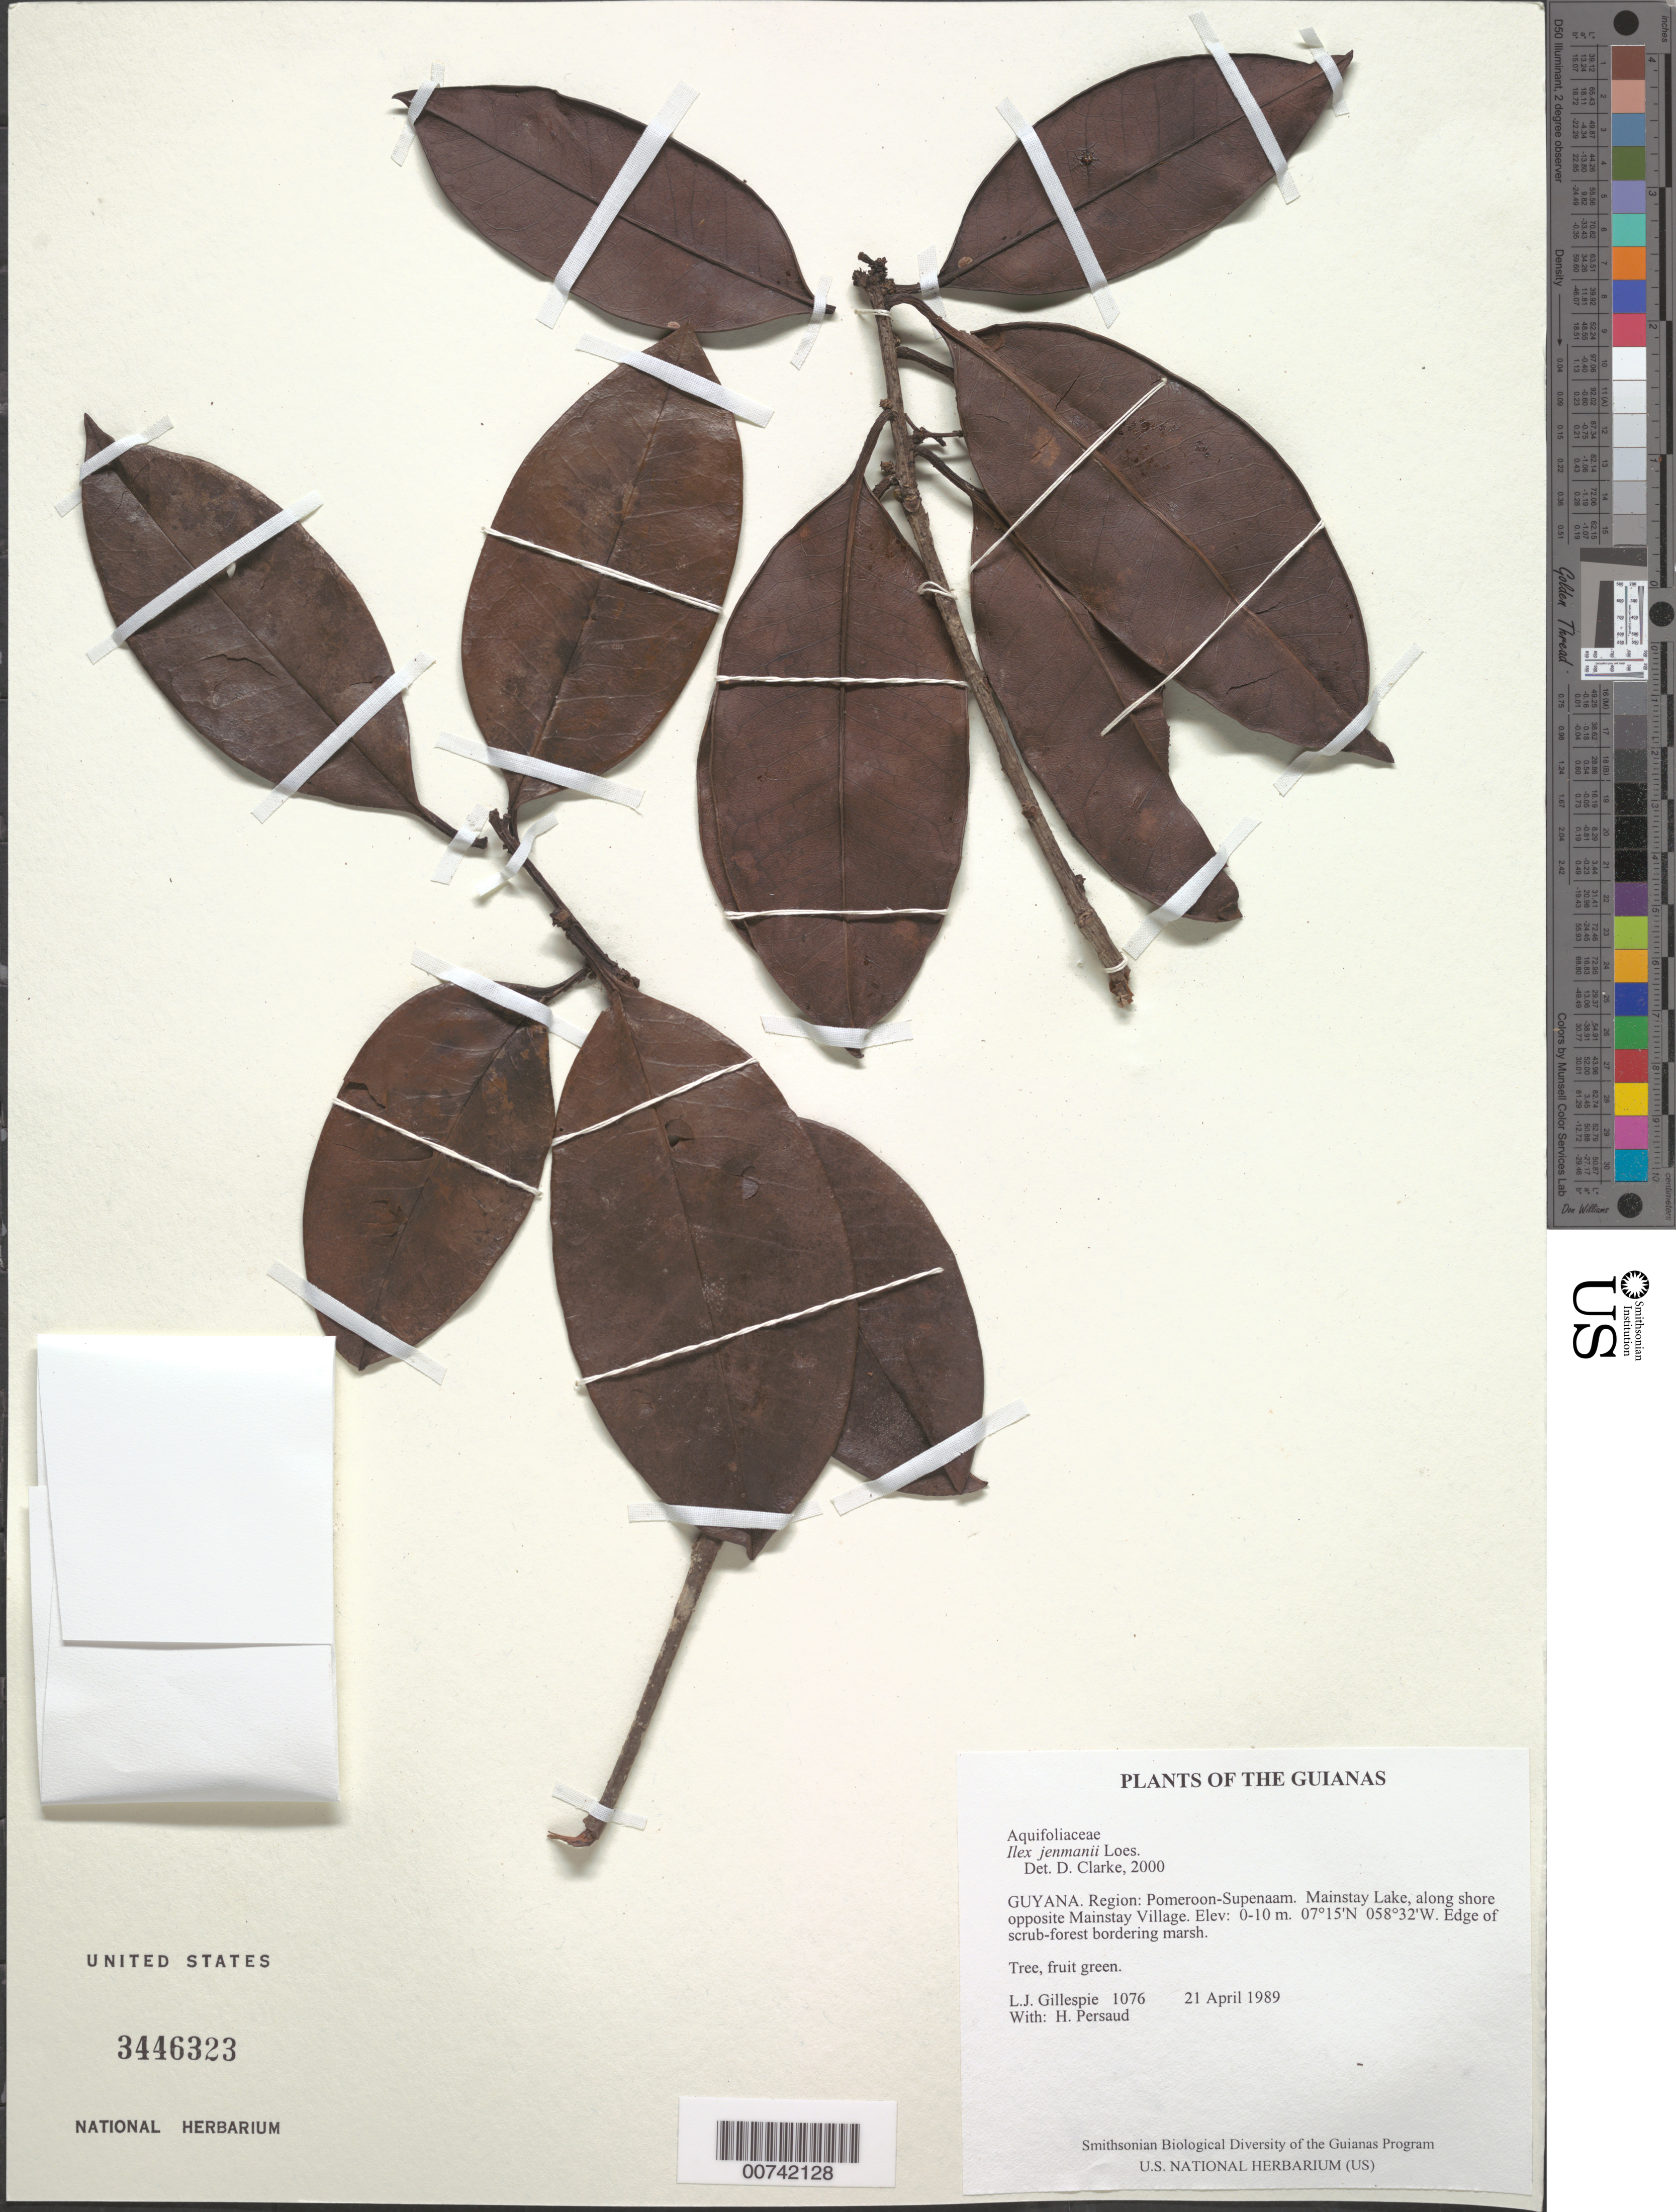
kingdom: Plantae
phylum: Tracheophyta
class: Magnoliopsida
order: Aquifoliales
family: Aquifoliaceae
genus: Ilex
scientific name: Ilex jenmanii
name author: Loes.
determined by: Clarke, H. D., University of North Carolina (Asheville)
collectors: L. J. Gillespie & H. Persaud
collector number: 1076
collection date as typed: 21 April 1989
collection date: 1989-04-21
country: Guyana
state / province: Pomeroon-Supenaam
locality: Mainstay Lake, along shore opposite Mainstay Village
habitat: Edge of scrub-forest bordering marsh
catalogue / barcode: US 3446323